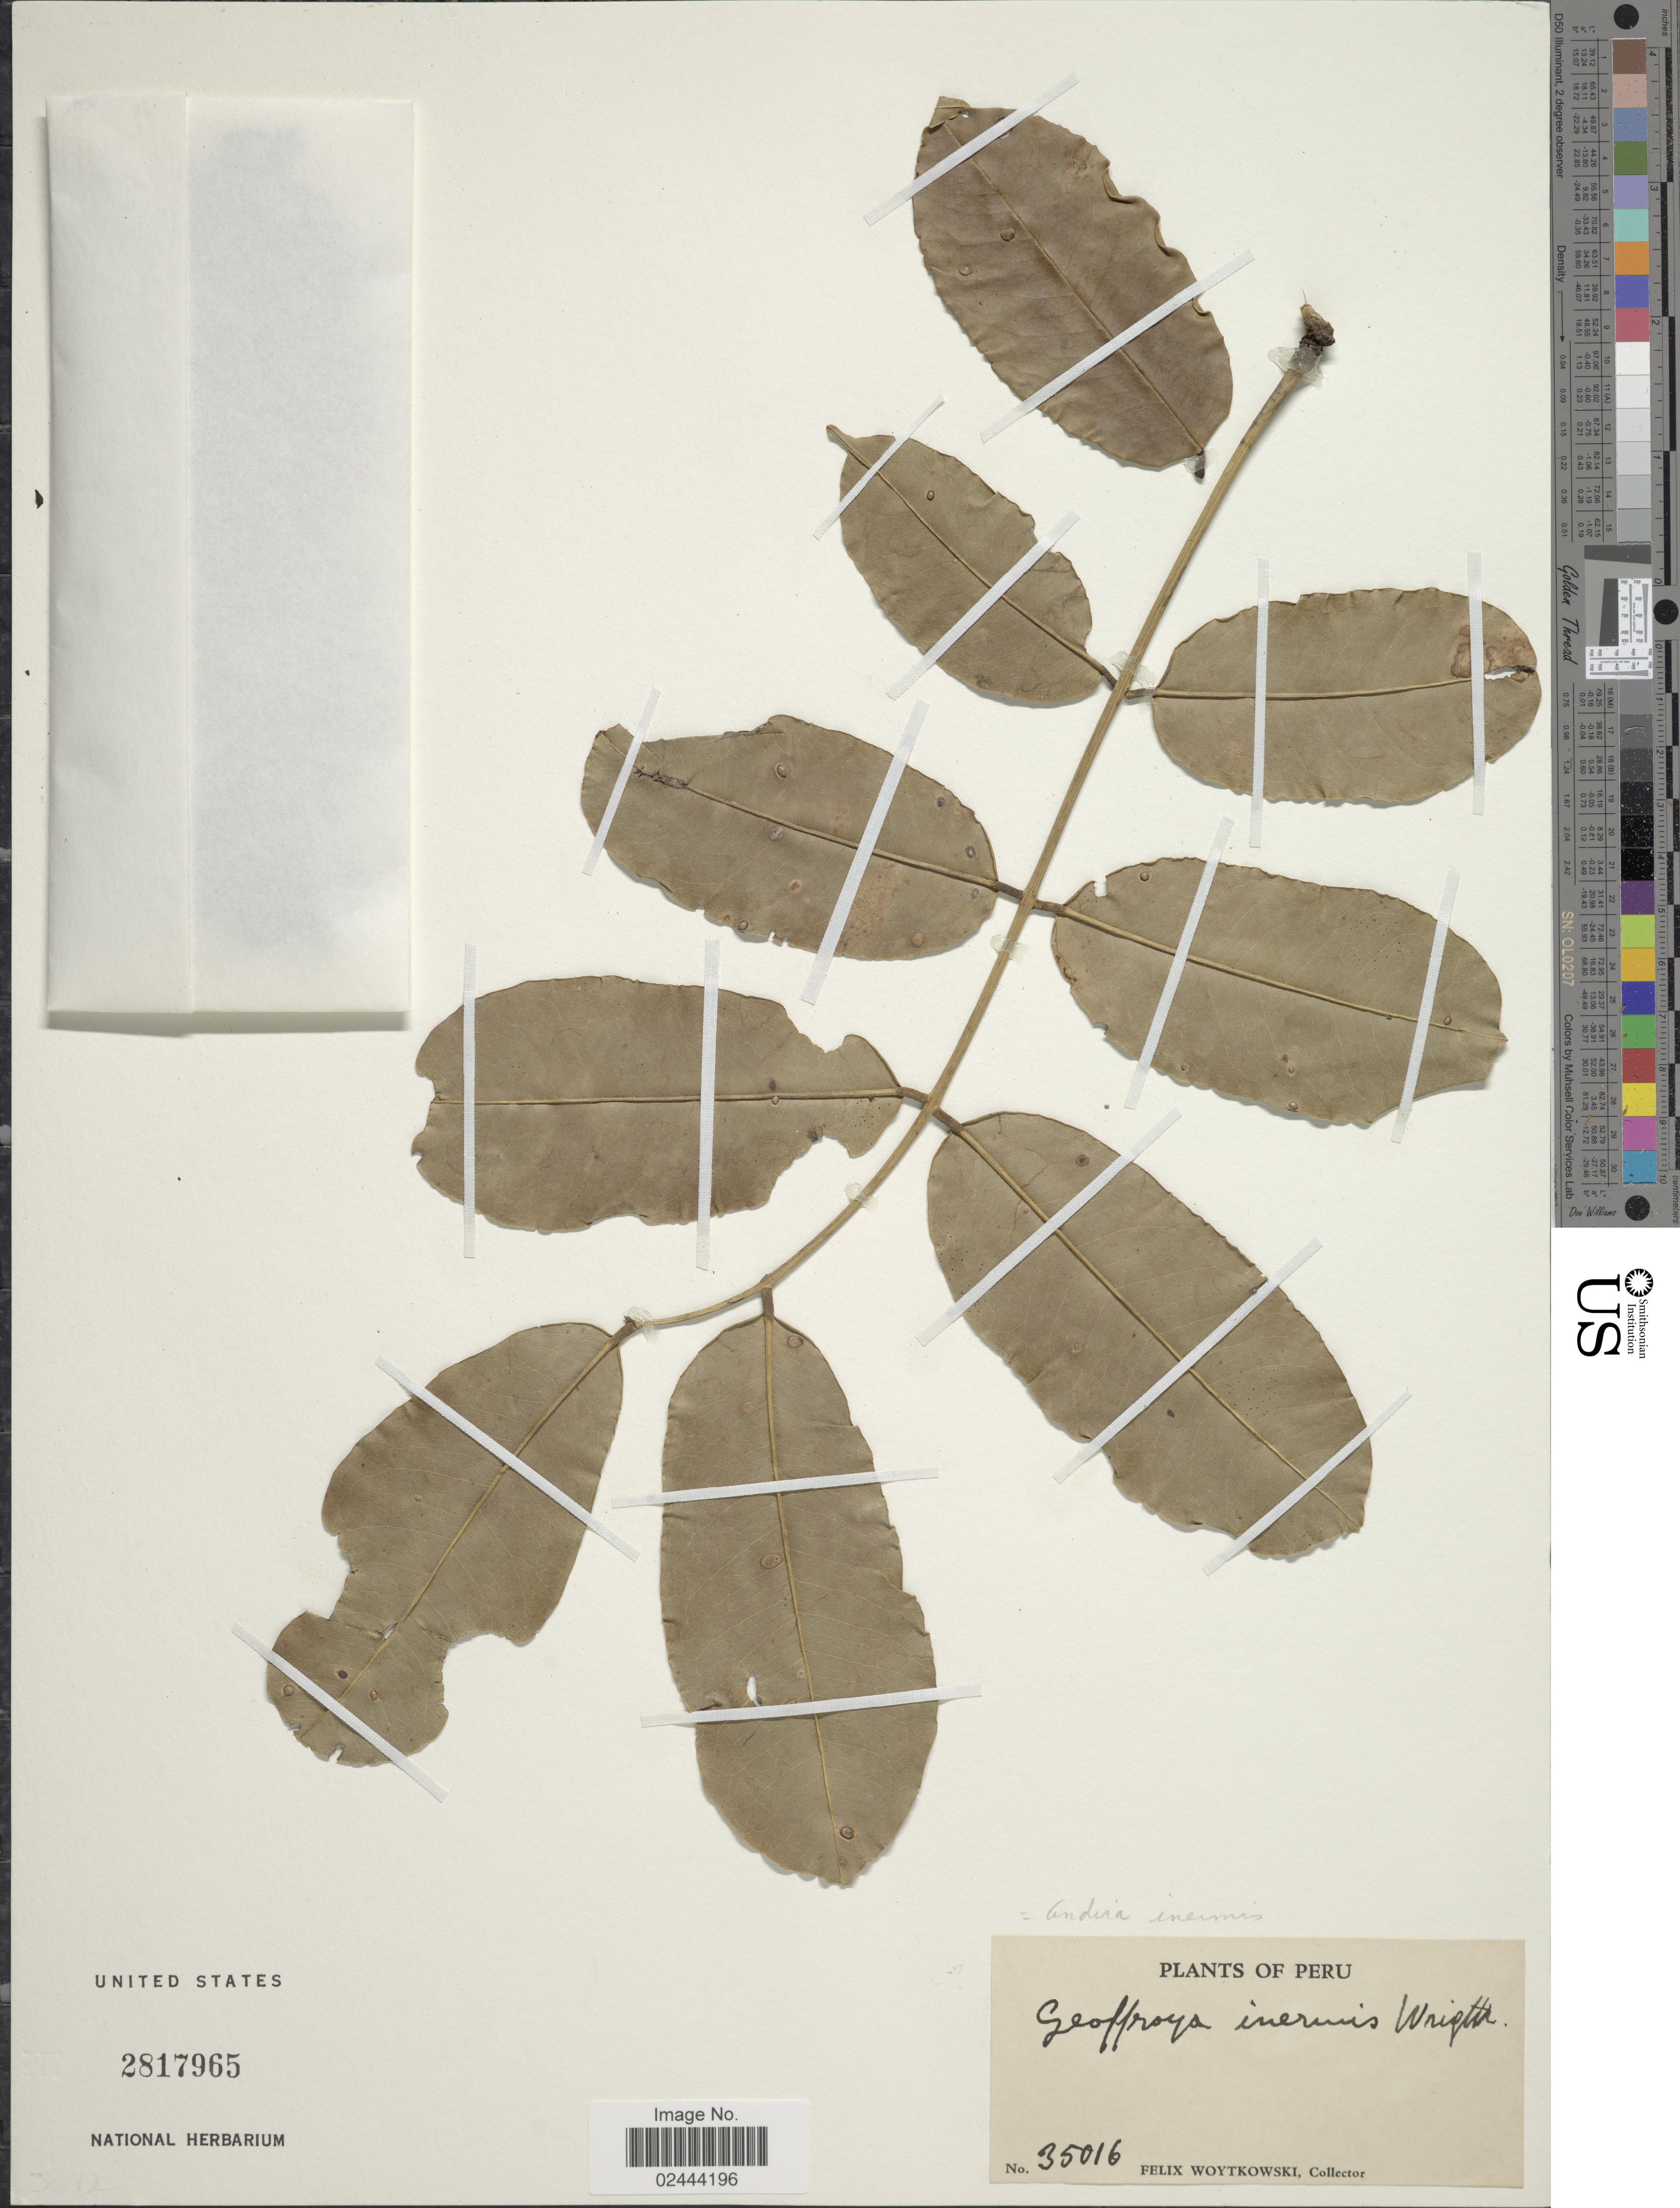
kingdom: Plantae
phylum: Tracheophyta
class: Magnoliopsida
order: Fabales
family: Fabaceae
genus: Andira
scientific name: Andira inermis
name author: (W. Wright) Kunth ex DC.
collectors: F. Woytkowski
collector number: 35016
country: Peru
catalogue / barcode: US 2817965